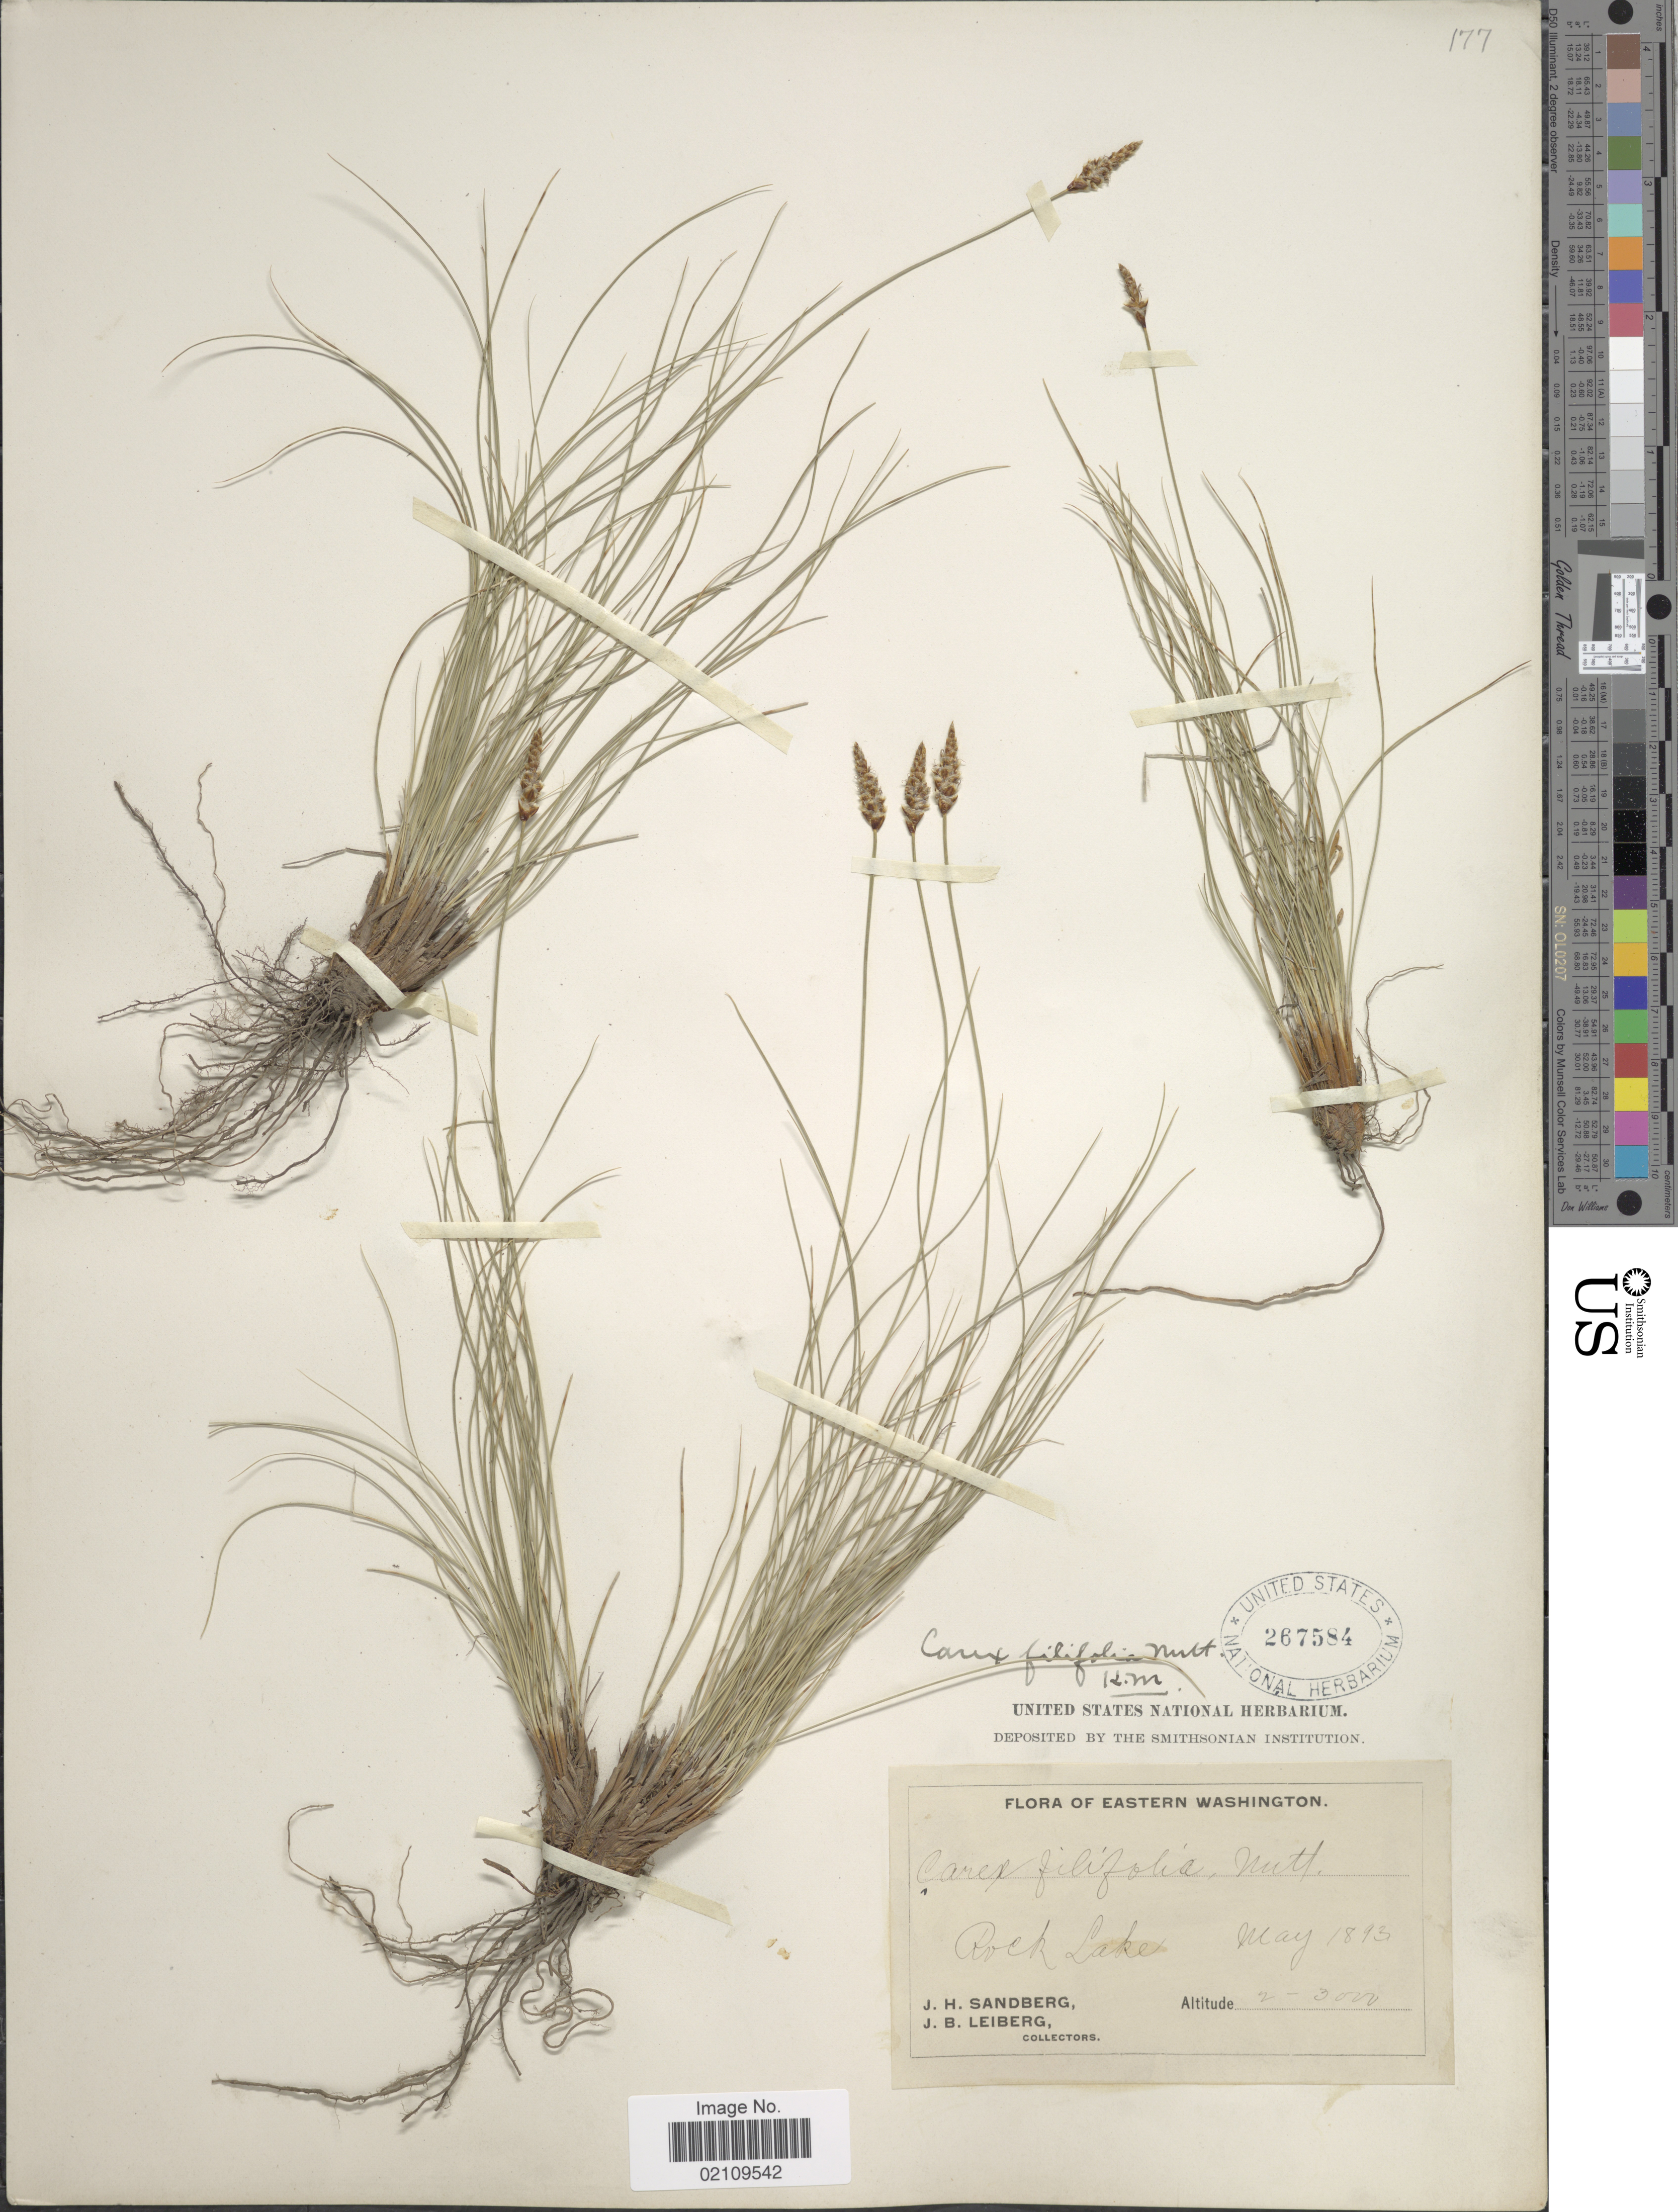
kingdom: Plantae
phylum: Tracheophyta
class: Liliopsida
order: Poales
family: Cyperaceae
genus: Carex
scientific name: Carex filifolia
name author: Nutt.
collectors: J. H. Sandberg & J. B. Leiberg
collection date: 1893-05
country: United States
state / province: Washington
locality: Eastern Washington, Rock Lake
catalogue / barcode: US 267584